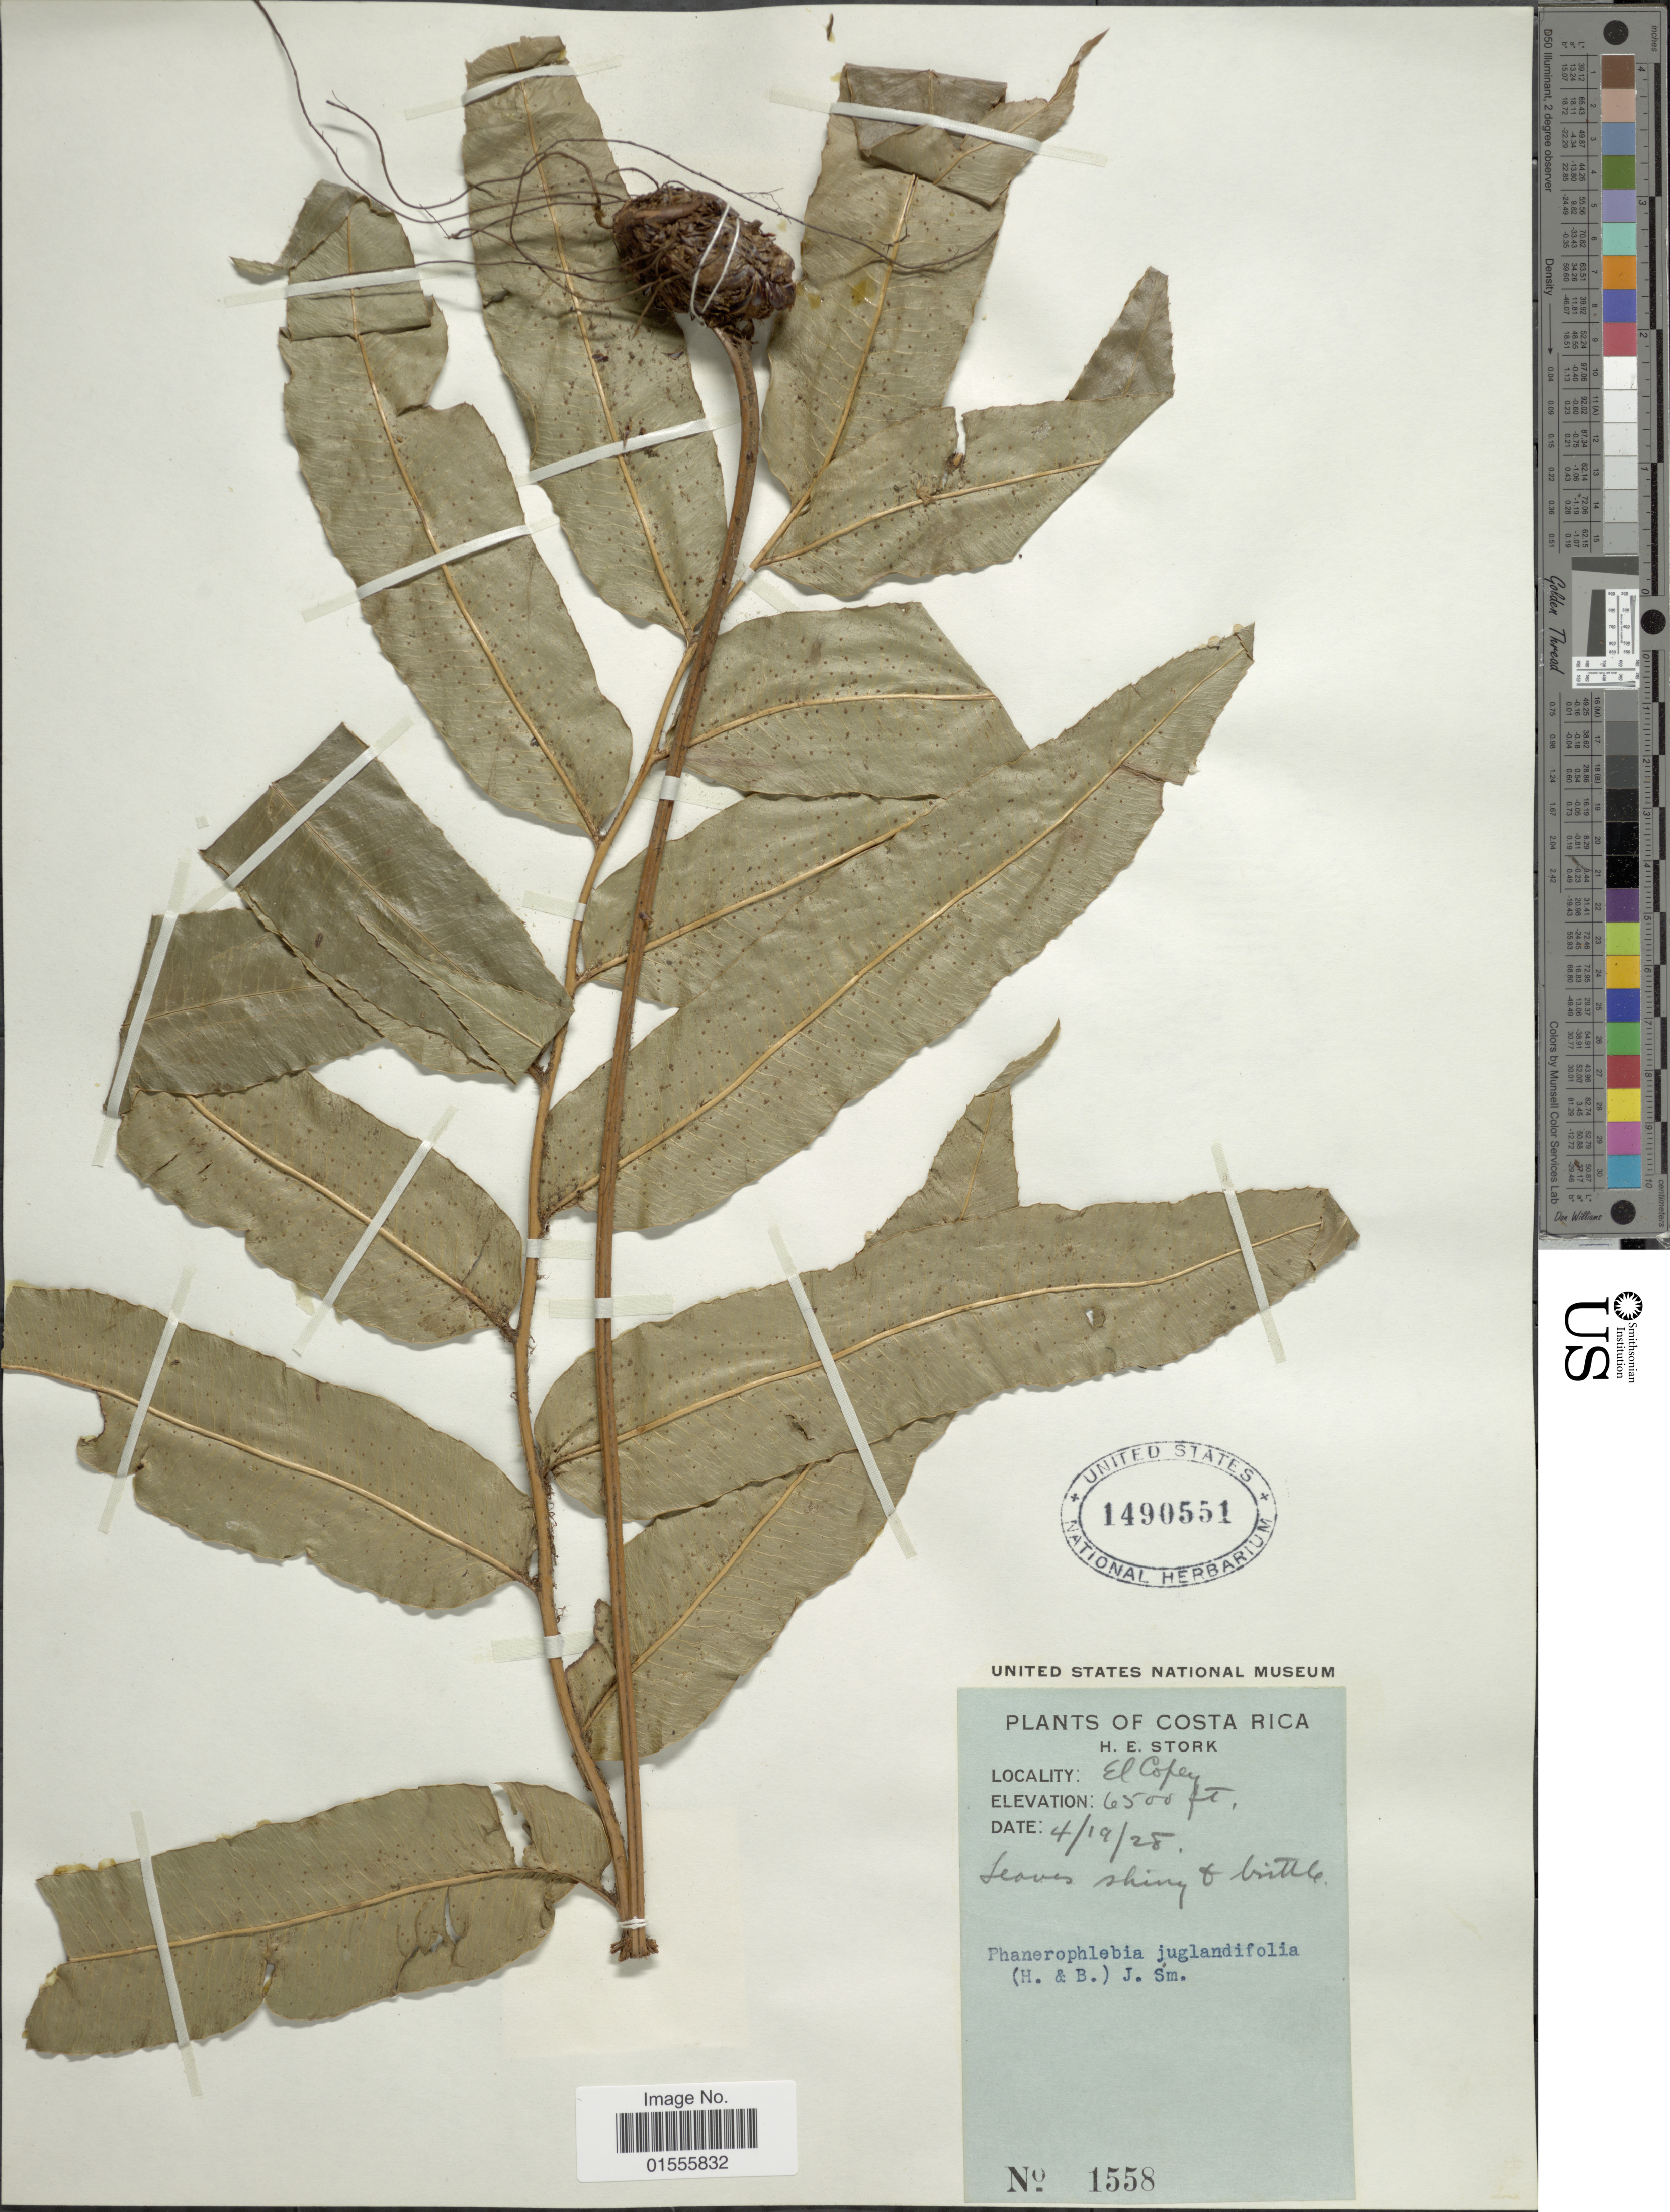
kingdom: Plantae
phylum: Tracheophyta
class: Polypodiopsida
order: Polypodiales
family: Dryopteridaceae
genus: Phanerophlebia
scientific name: Phanerophlebia juglandifolia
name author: (Willd.) J. Sm.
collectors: H. E. Stork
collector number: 1558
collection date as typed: Transcribed d/m/y: 19/4/28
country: Costa Rica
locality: El Copey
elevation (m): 1981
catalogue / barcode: US 1490551